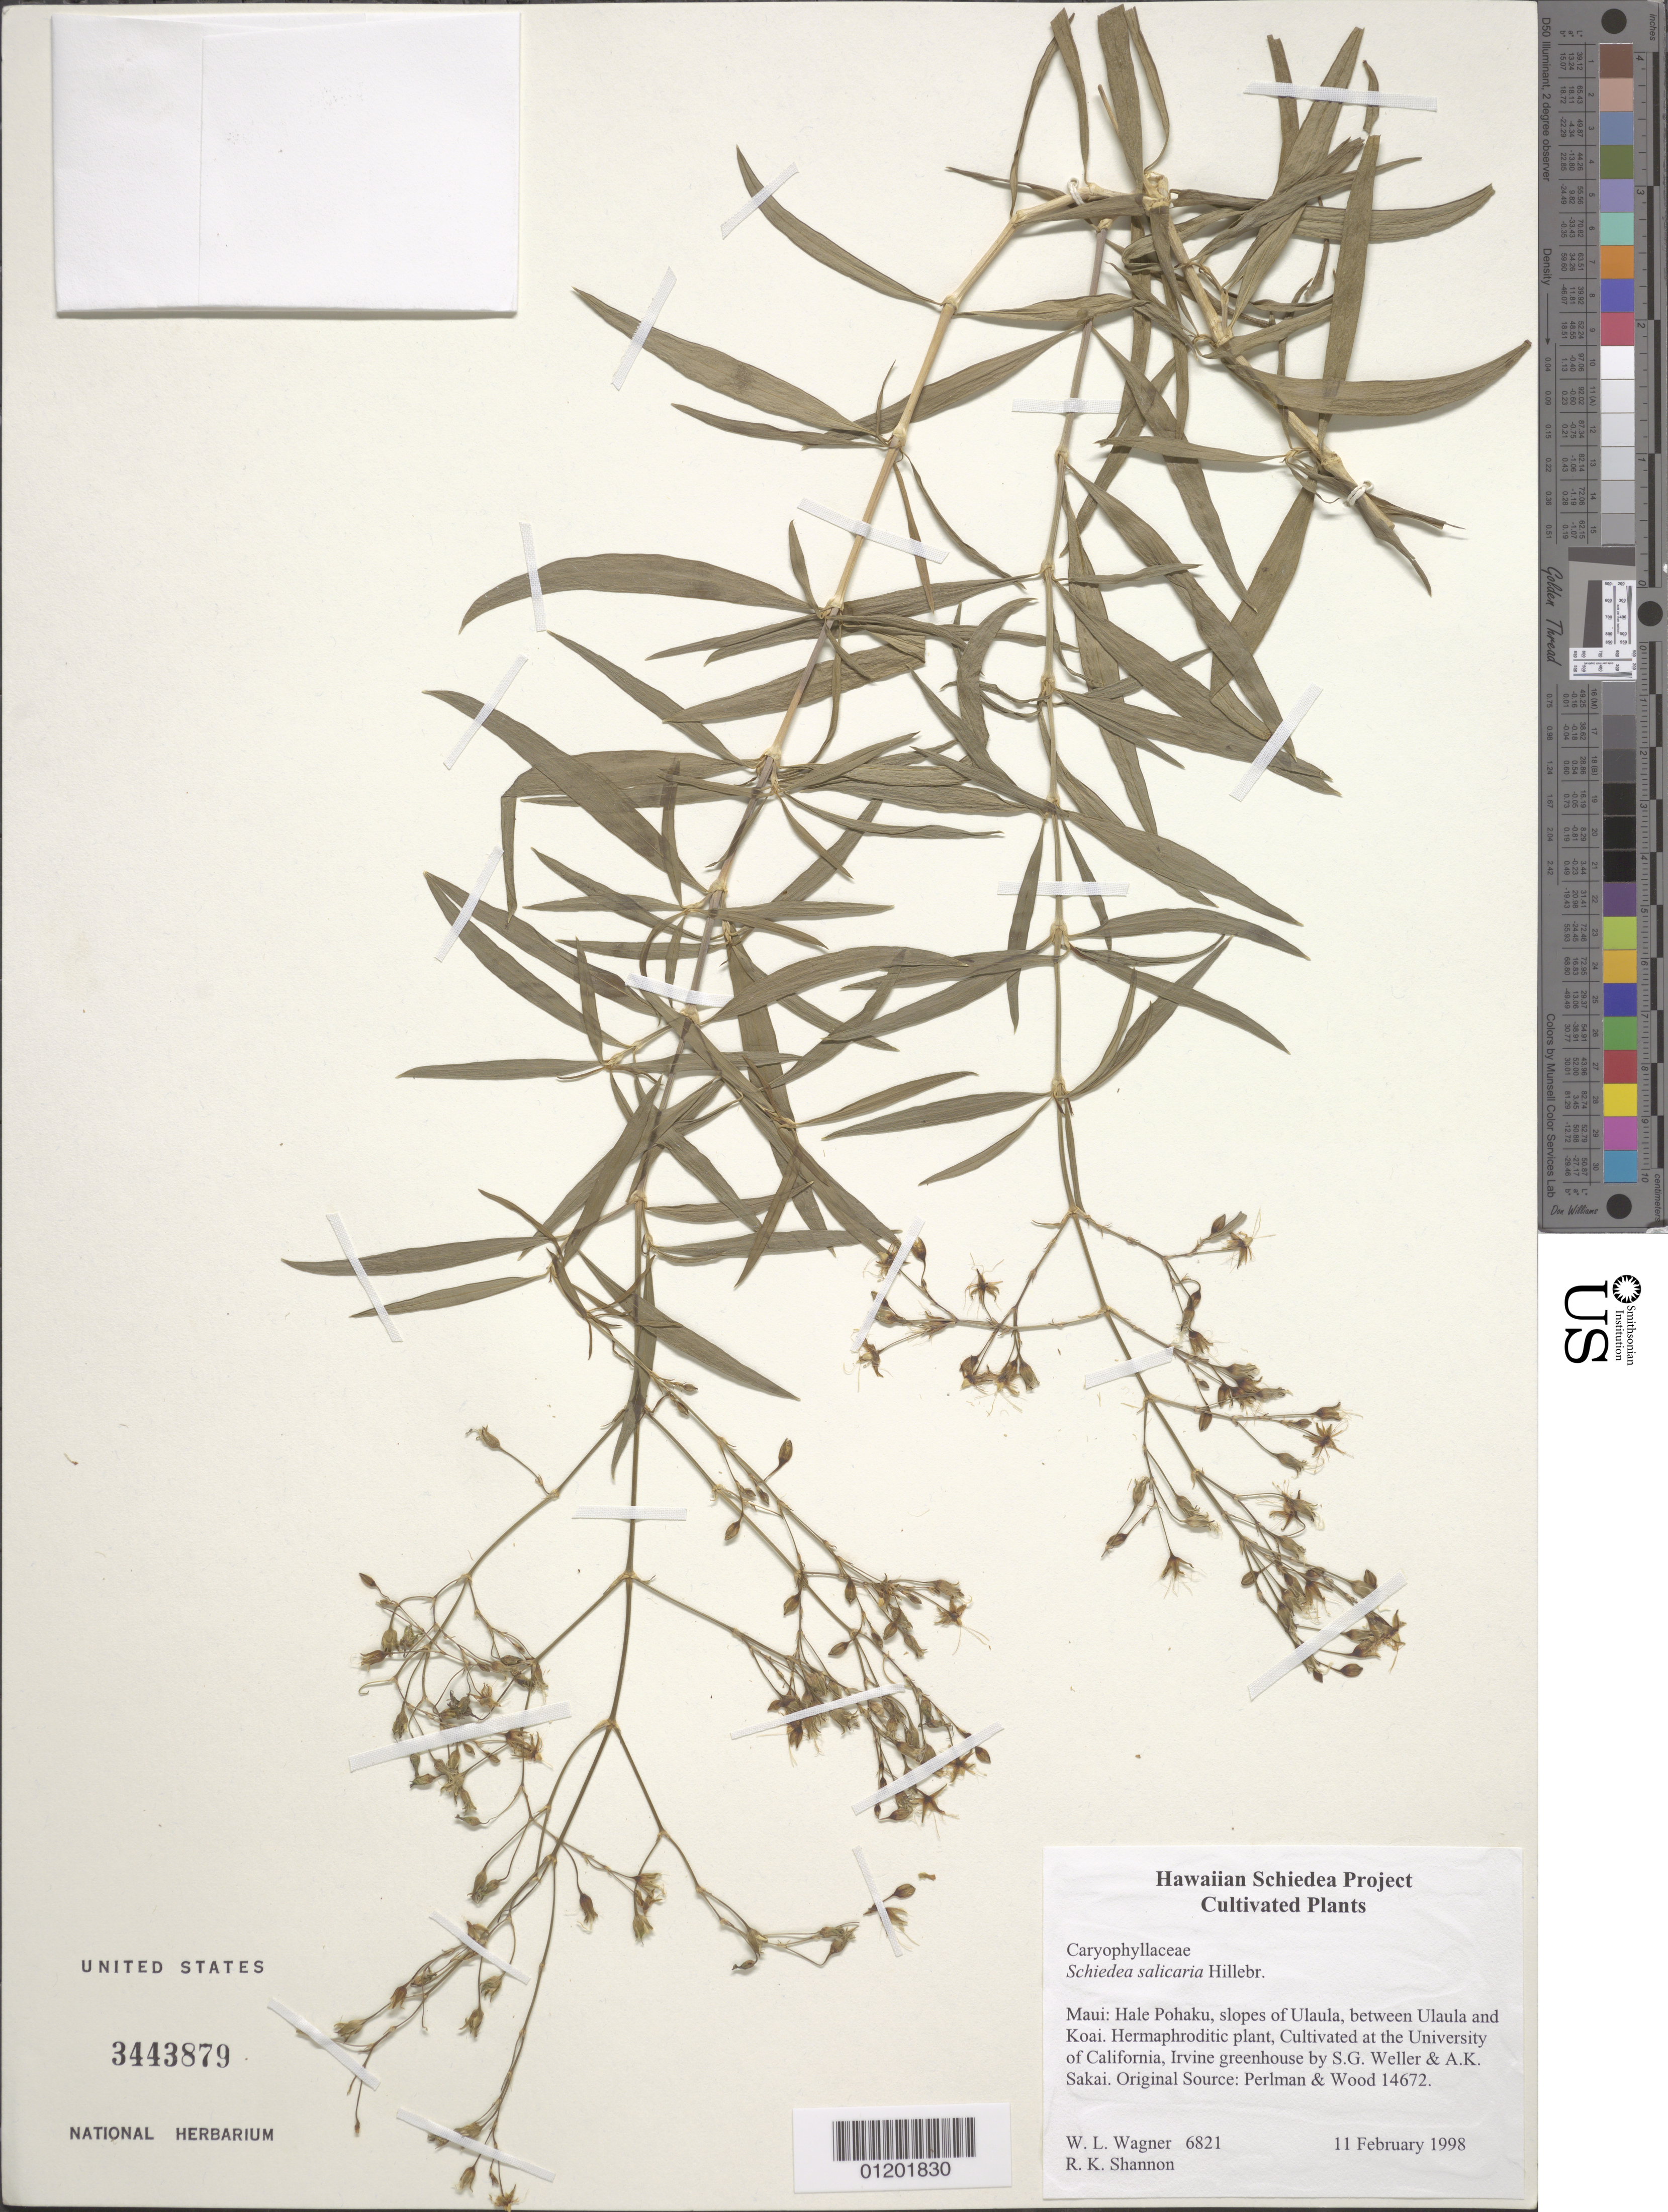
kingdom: Plantae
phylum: Tracheophyta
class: Magnoliopsida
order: Caryophyllales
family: Caryophyllaceae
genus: Schiedea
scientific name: Schiedea salicaria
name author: Hillebr.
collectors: W. L. Wagner & R. Shannon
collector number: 6821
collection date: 1998-02-11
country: United States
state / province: California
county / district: Orange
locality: University of California, Irvine greenhouse.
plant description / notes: Cultivated at the University of California, Irvine greenhouse by S.G. Weller & A.K. Sakai. Original source: Perlman & Wood 14672, Maui, Hale Pohaku, slopes of Ulaula, Between Ulaula and Koai.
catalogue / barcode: US 3443879